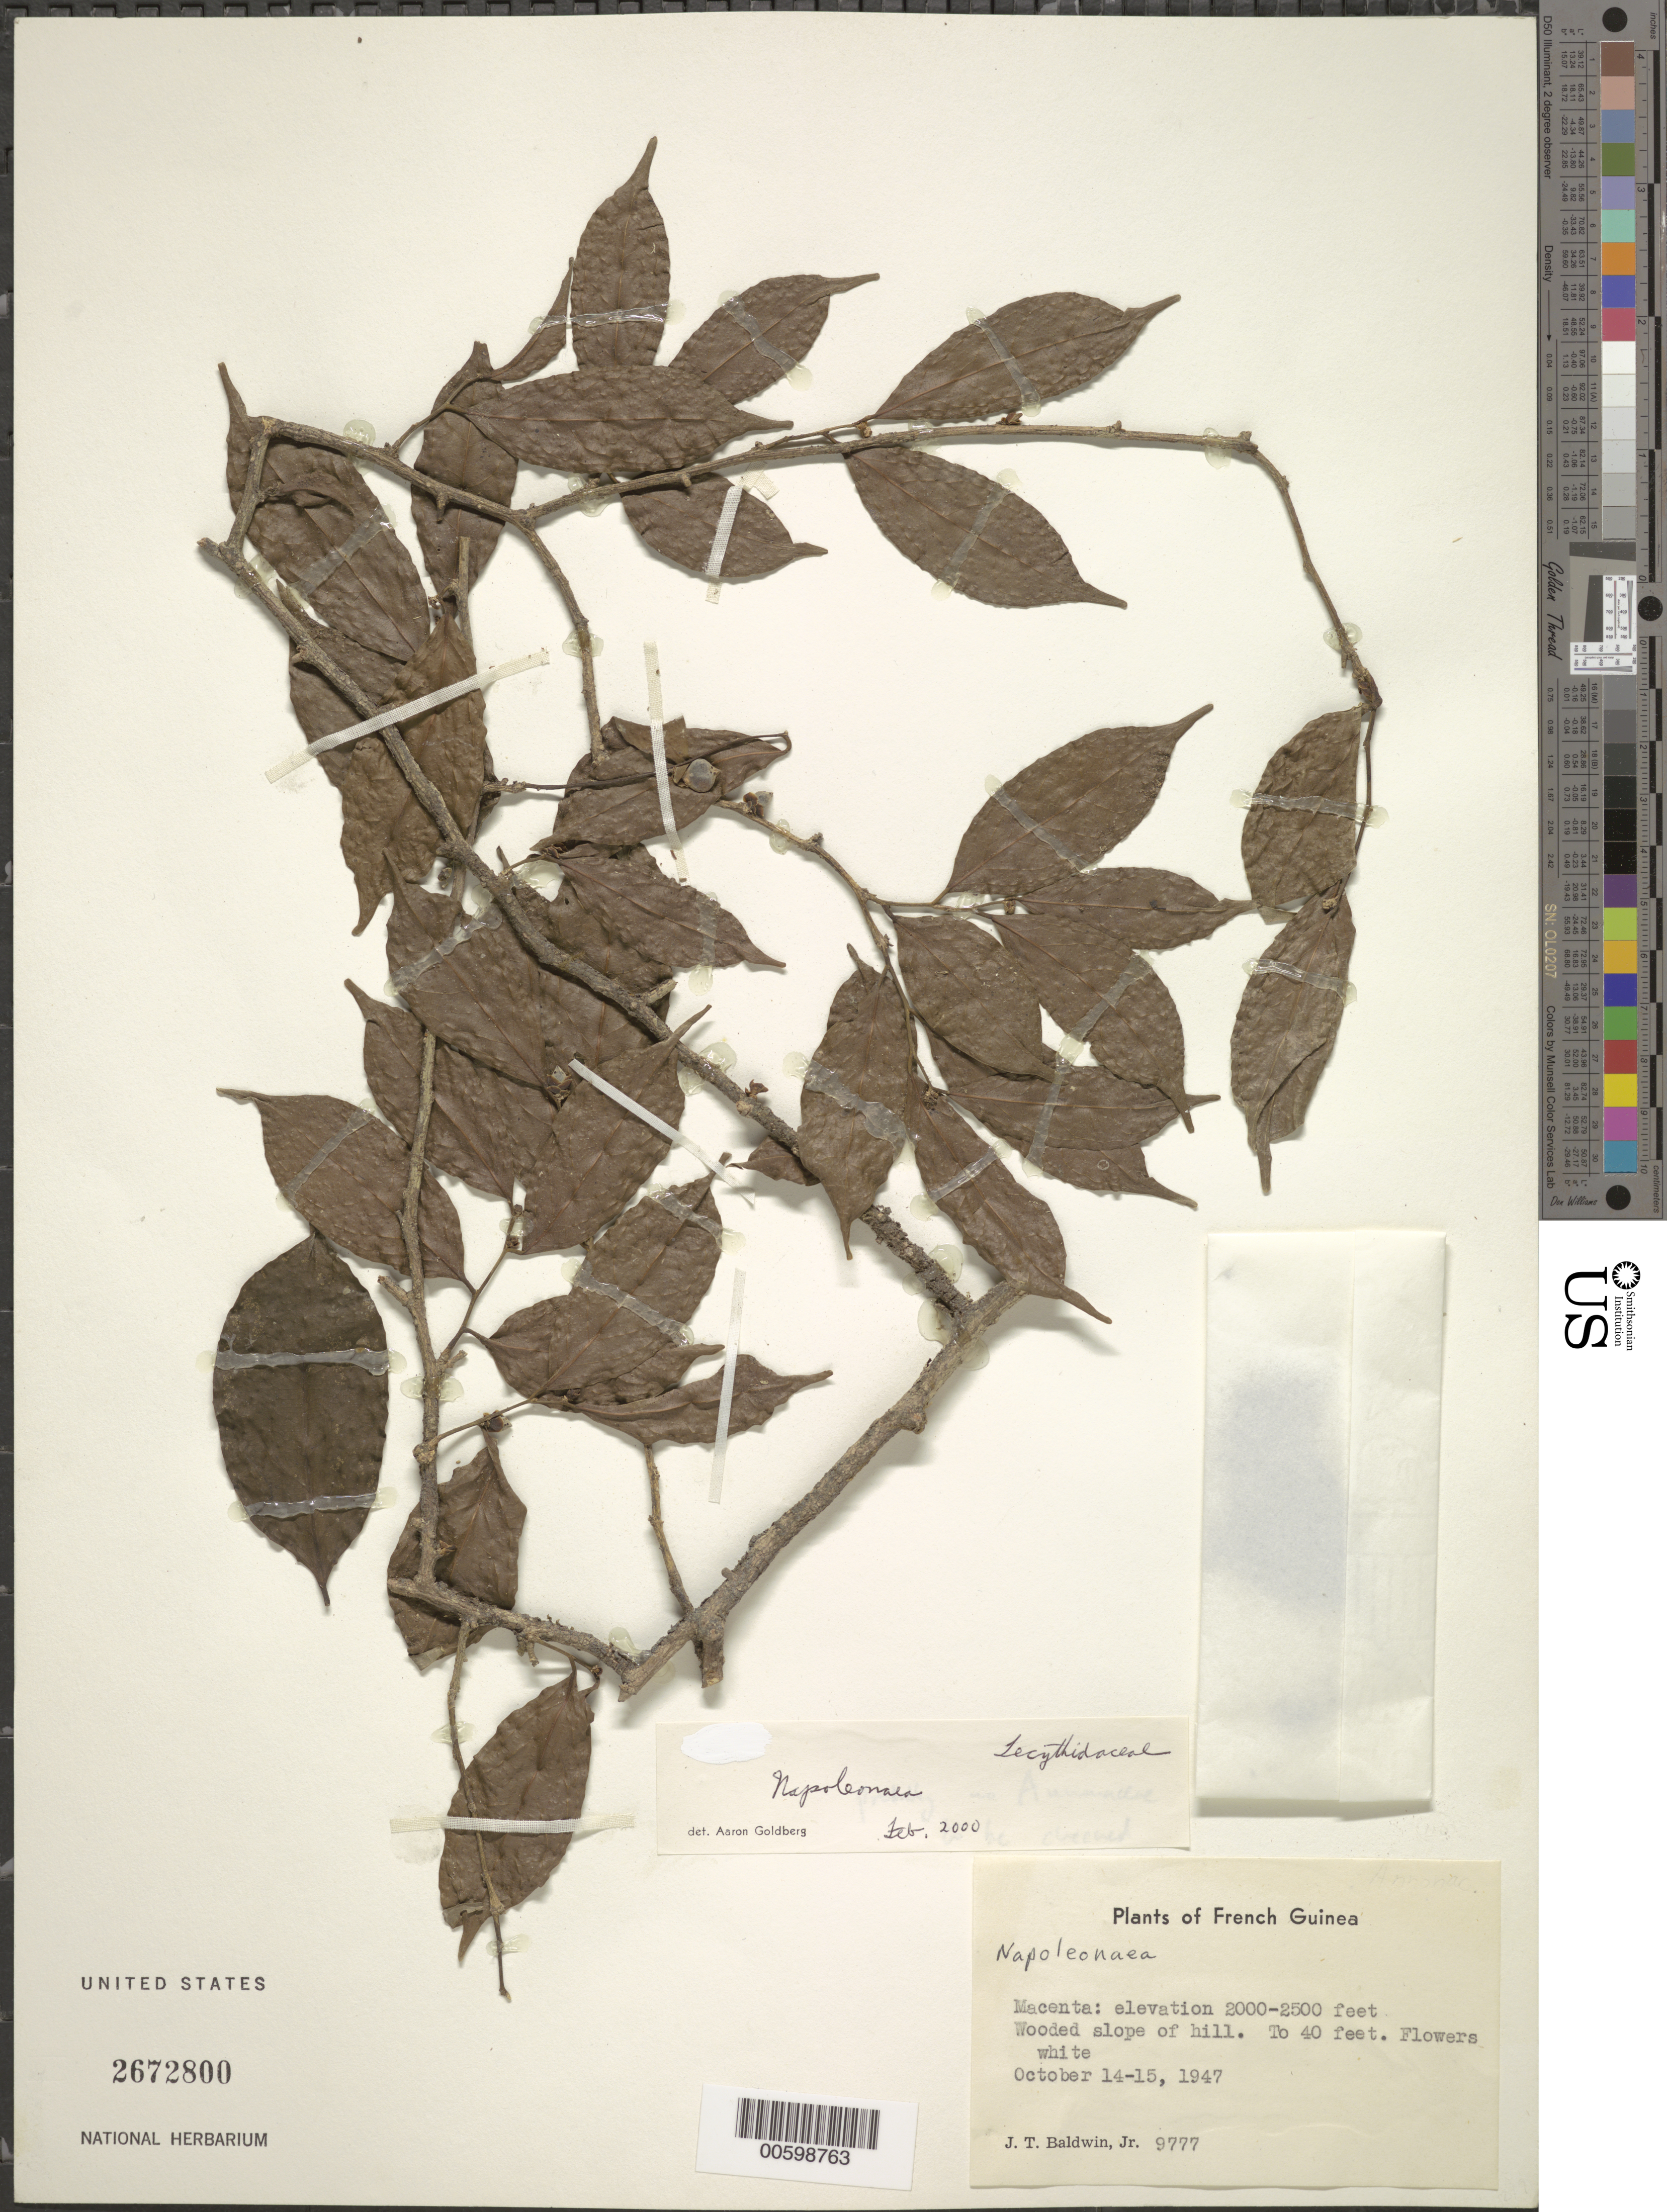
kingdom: Plantae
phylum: Tracheophyta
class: Magnoliopsida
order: Ericales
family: Lecythidaceae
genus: Napoleonaea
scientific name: Napoleonaea sp.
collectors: J. T. Baldwin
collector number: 9777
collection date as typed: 14 Oct 1947 to 15 Oct 1947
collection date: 1947-10-14/1947-10-15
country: Guinea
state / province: Nzérékoré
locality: Macenta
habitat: Wooded slope of hill, to 40ft. flowers white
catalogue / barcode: US 2672800